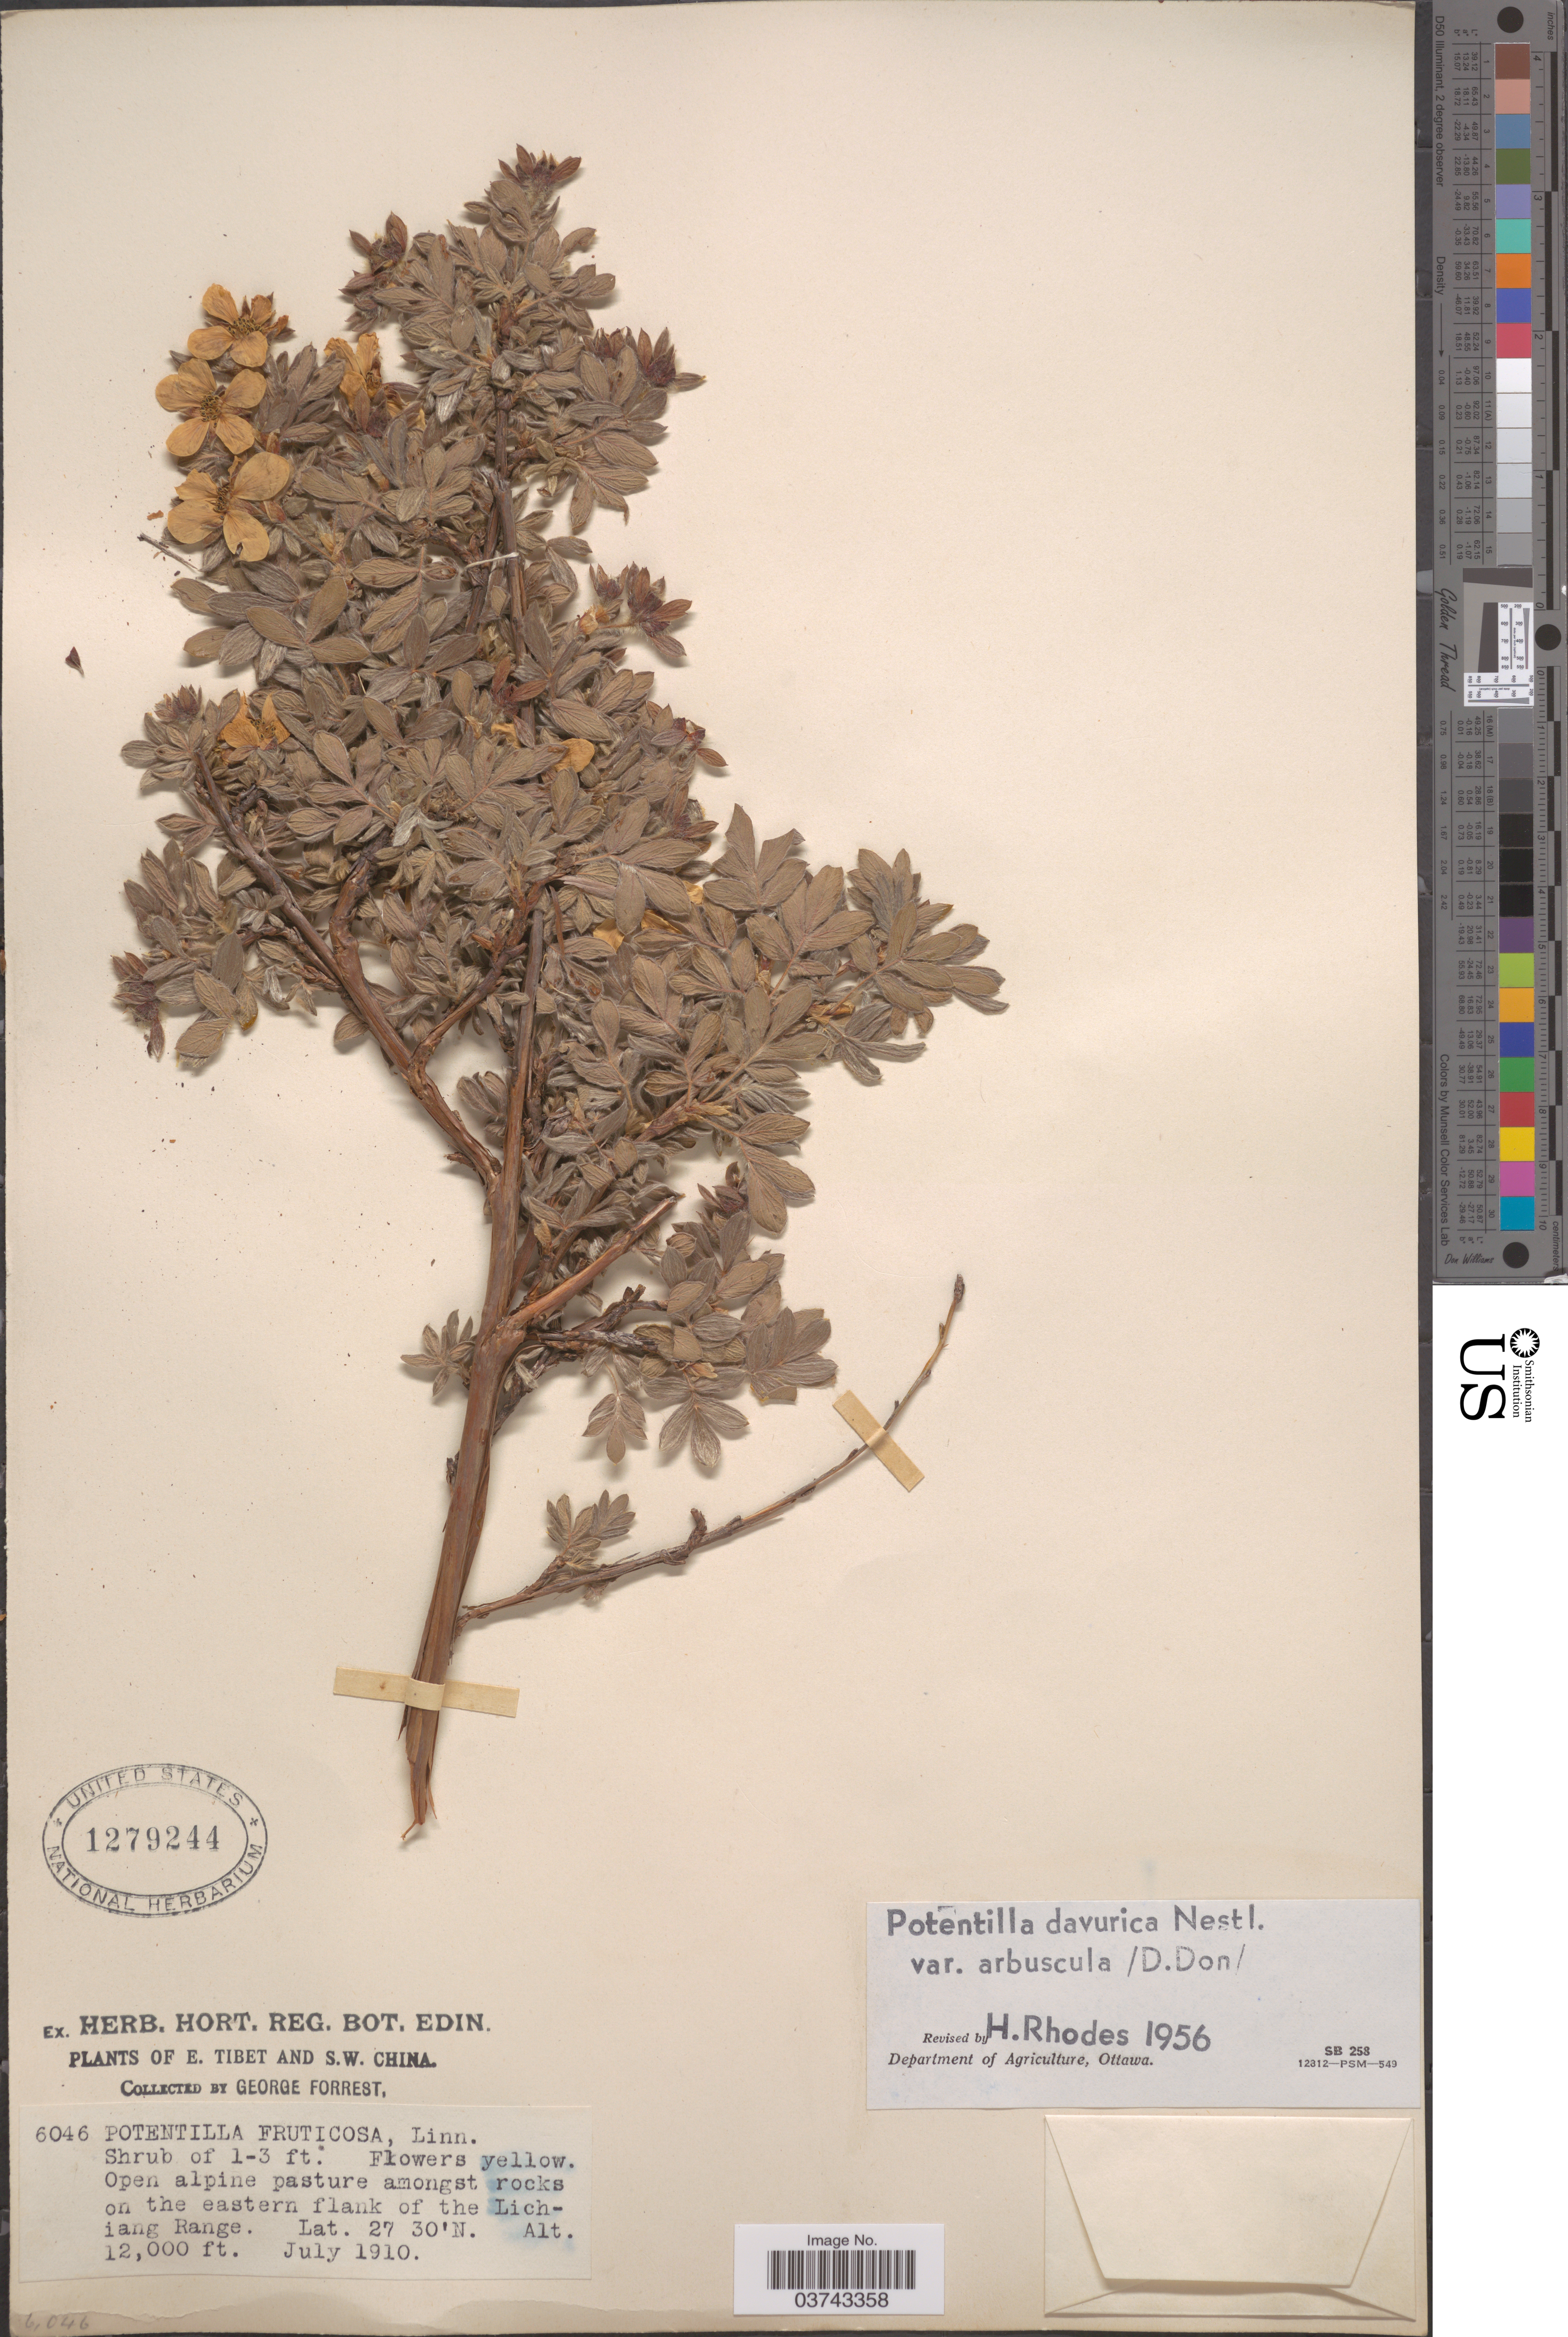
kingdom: Plantae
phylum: Tracheophyta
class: Magnoliopsida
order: Rosales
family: Rosaceae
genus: Dasiphora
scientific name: Dasiphora arbuscula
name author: (D. Don) Soják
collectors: G. Forrest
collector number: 6046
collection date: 1910-07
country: China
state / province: Xizang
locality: E. Tibet and S. W. China. Eastern flank of the Lichiang Range.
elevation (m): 3658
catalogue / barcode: US 1279244